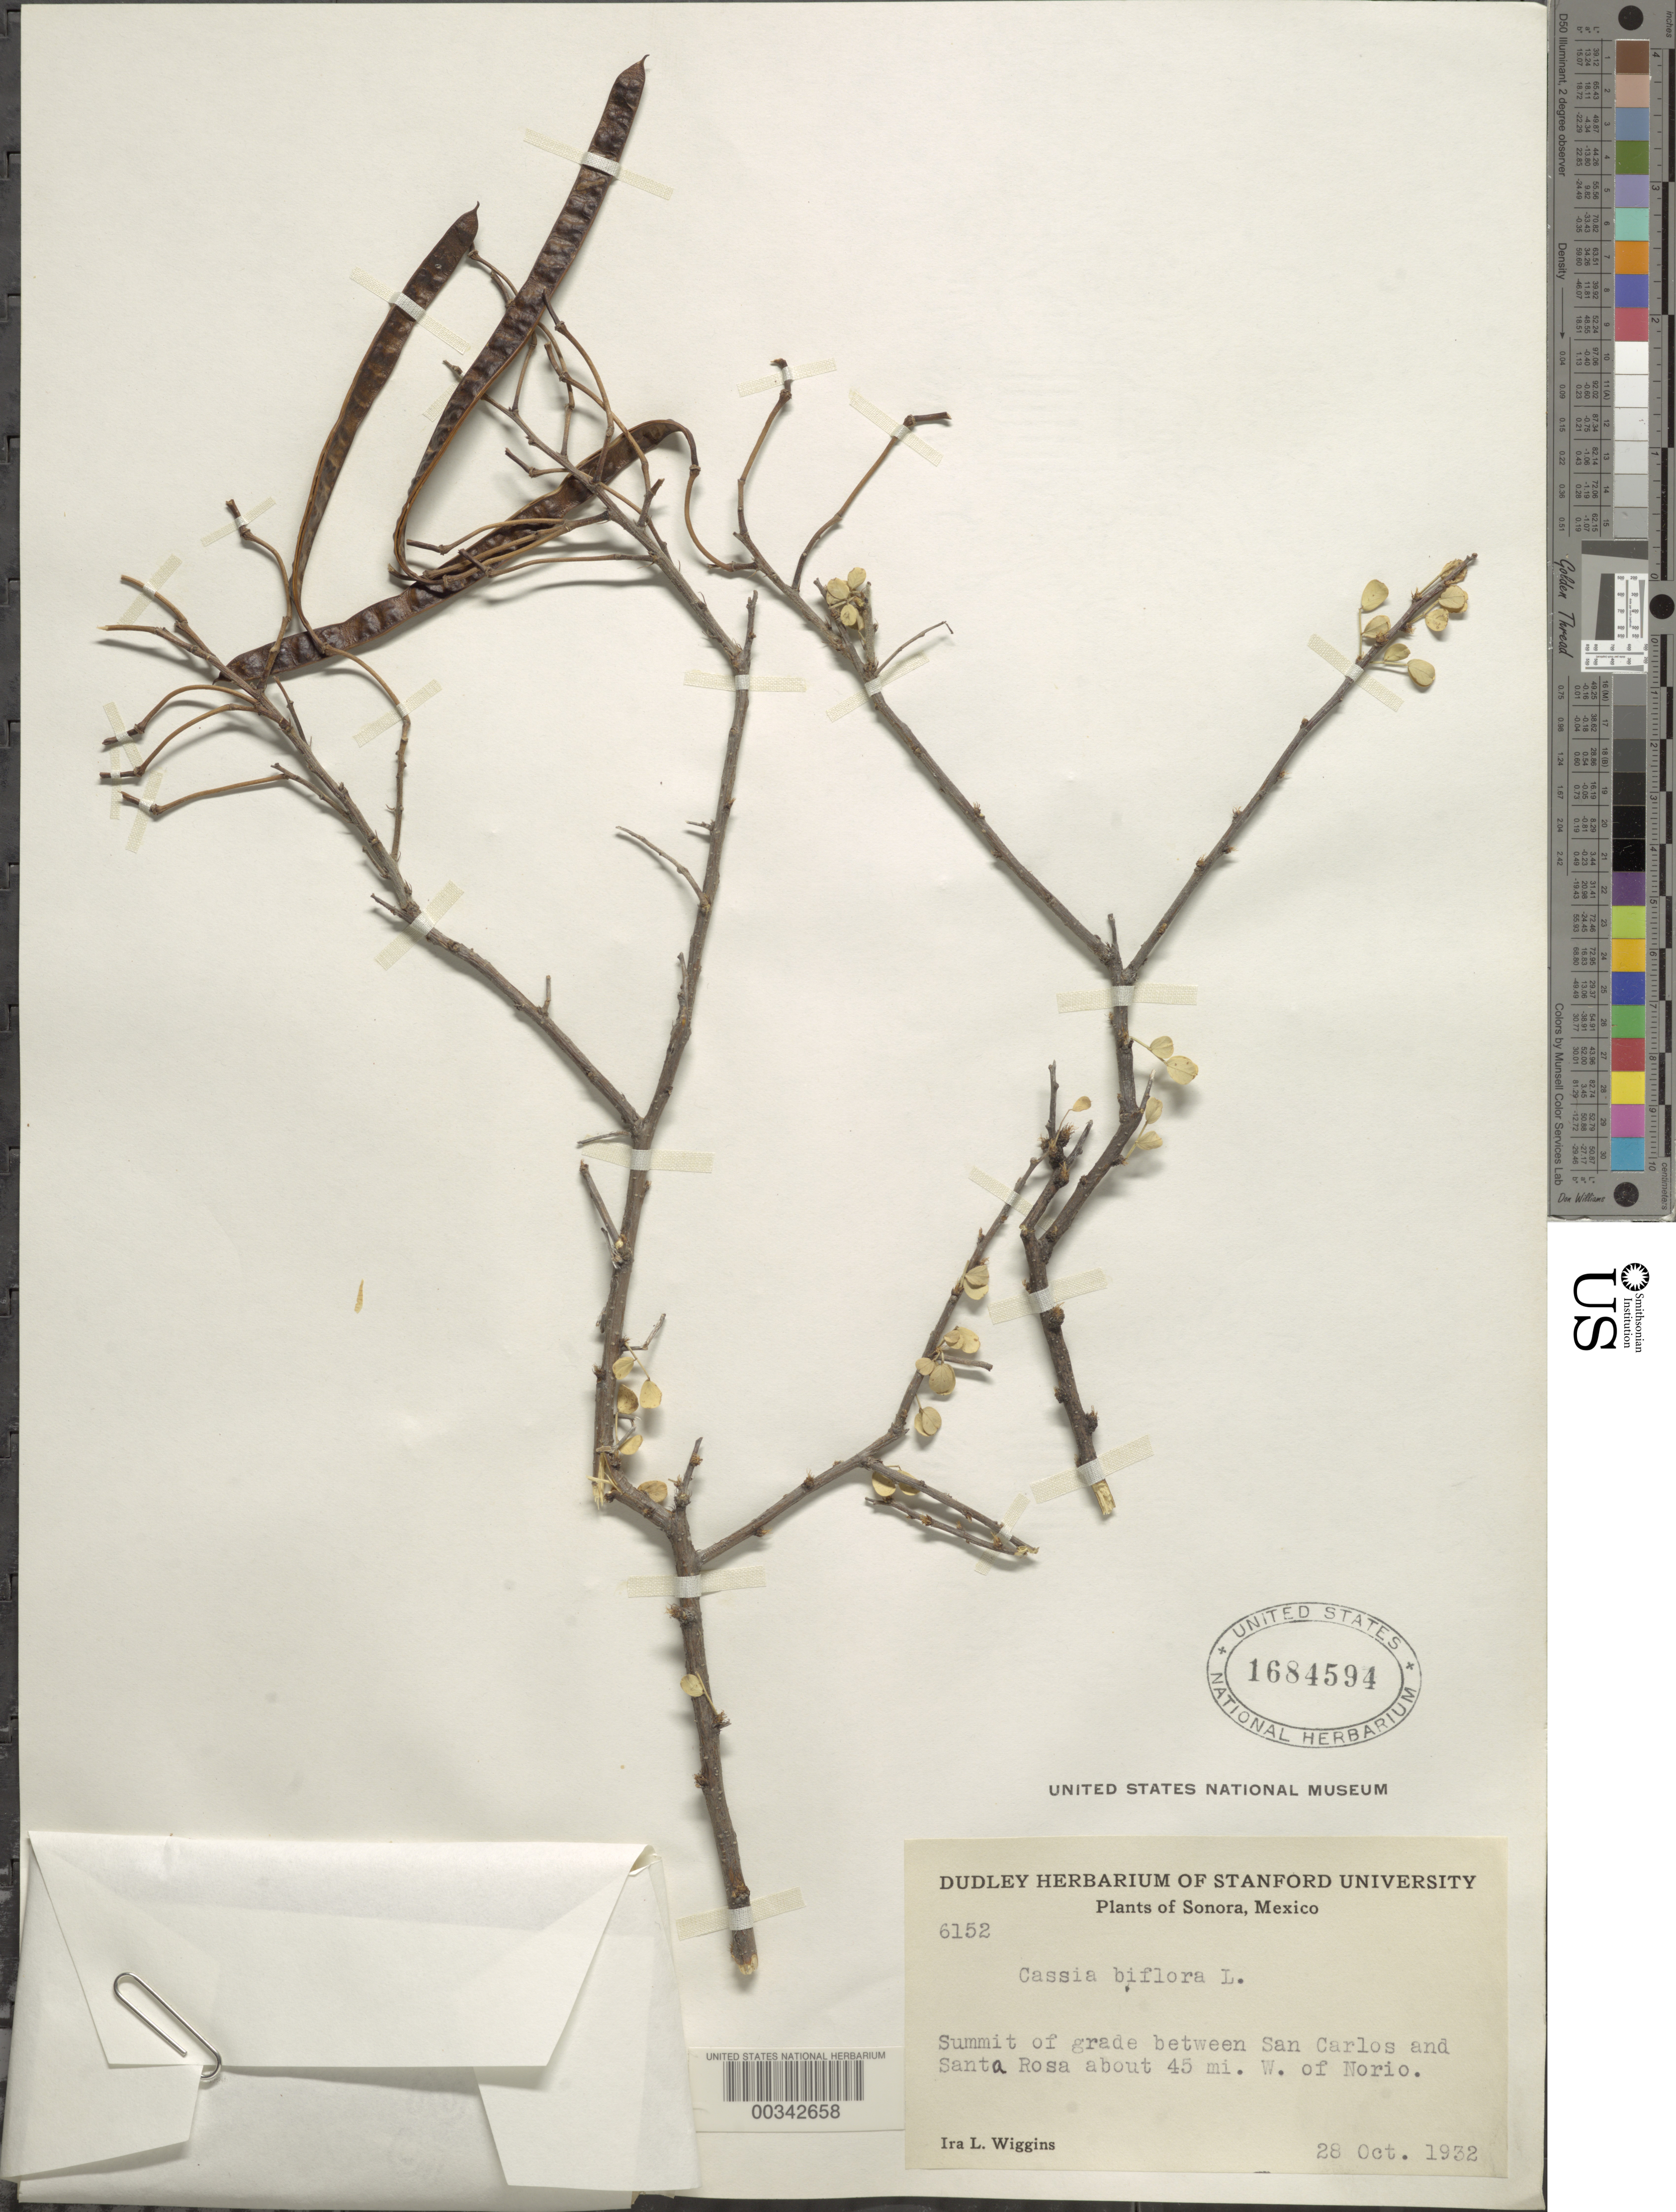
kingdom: Plantae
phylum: Tracheophyta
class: Magnoliopsida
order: Fabales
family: Fabaceae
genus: Senna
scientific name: Senna wislizeni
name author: (A. Gray) H.S. Irwin & Barneby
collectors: I. L. Wiggins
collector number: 6152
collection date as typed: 28 Oct 1932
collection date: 1932-10-28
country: Mexico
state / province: Sonora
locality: Summit of grade between san carlos and Santa Rosa about 45 mi W of norio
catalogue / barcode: US 1684594